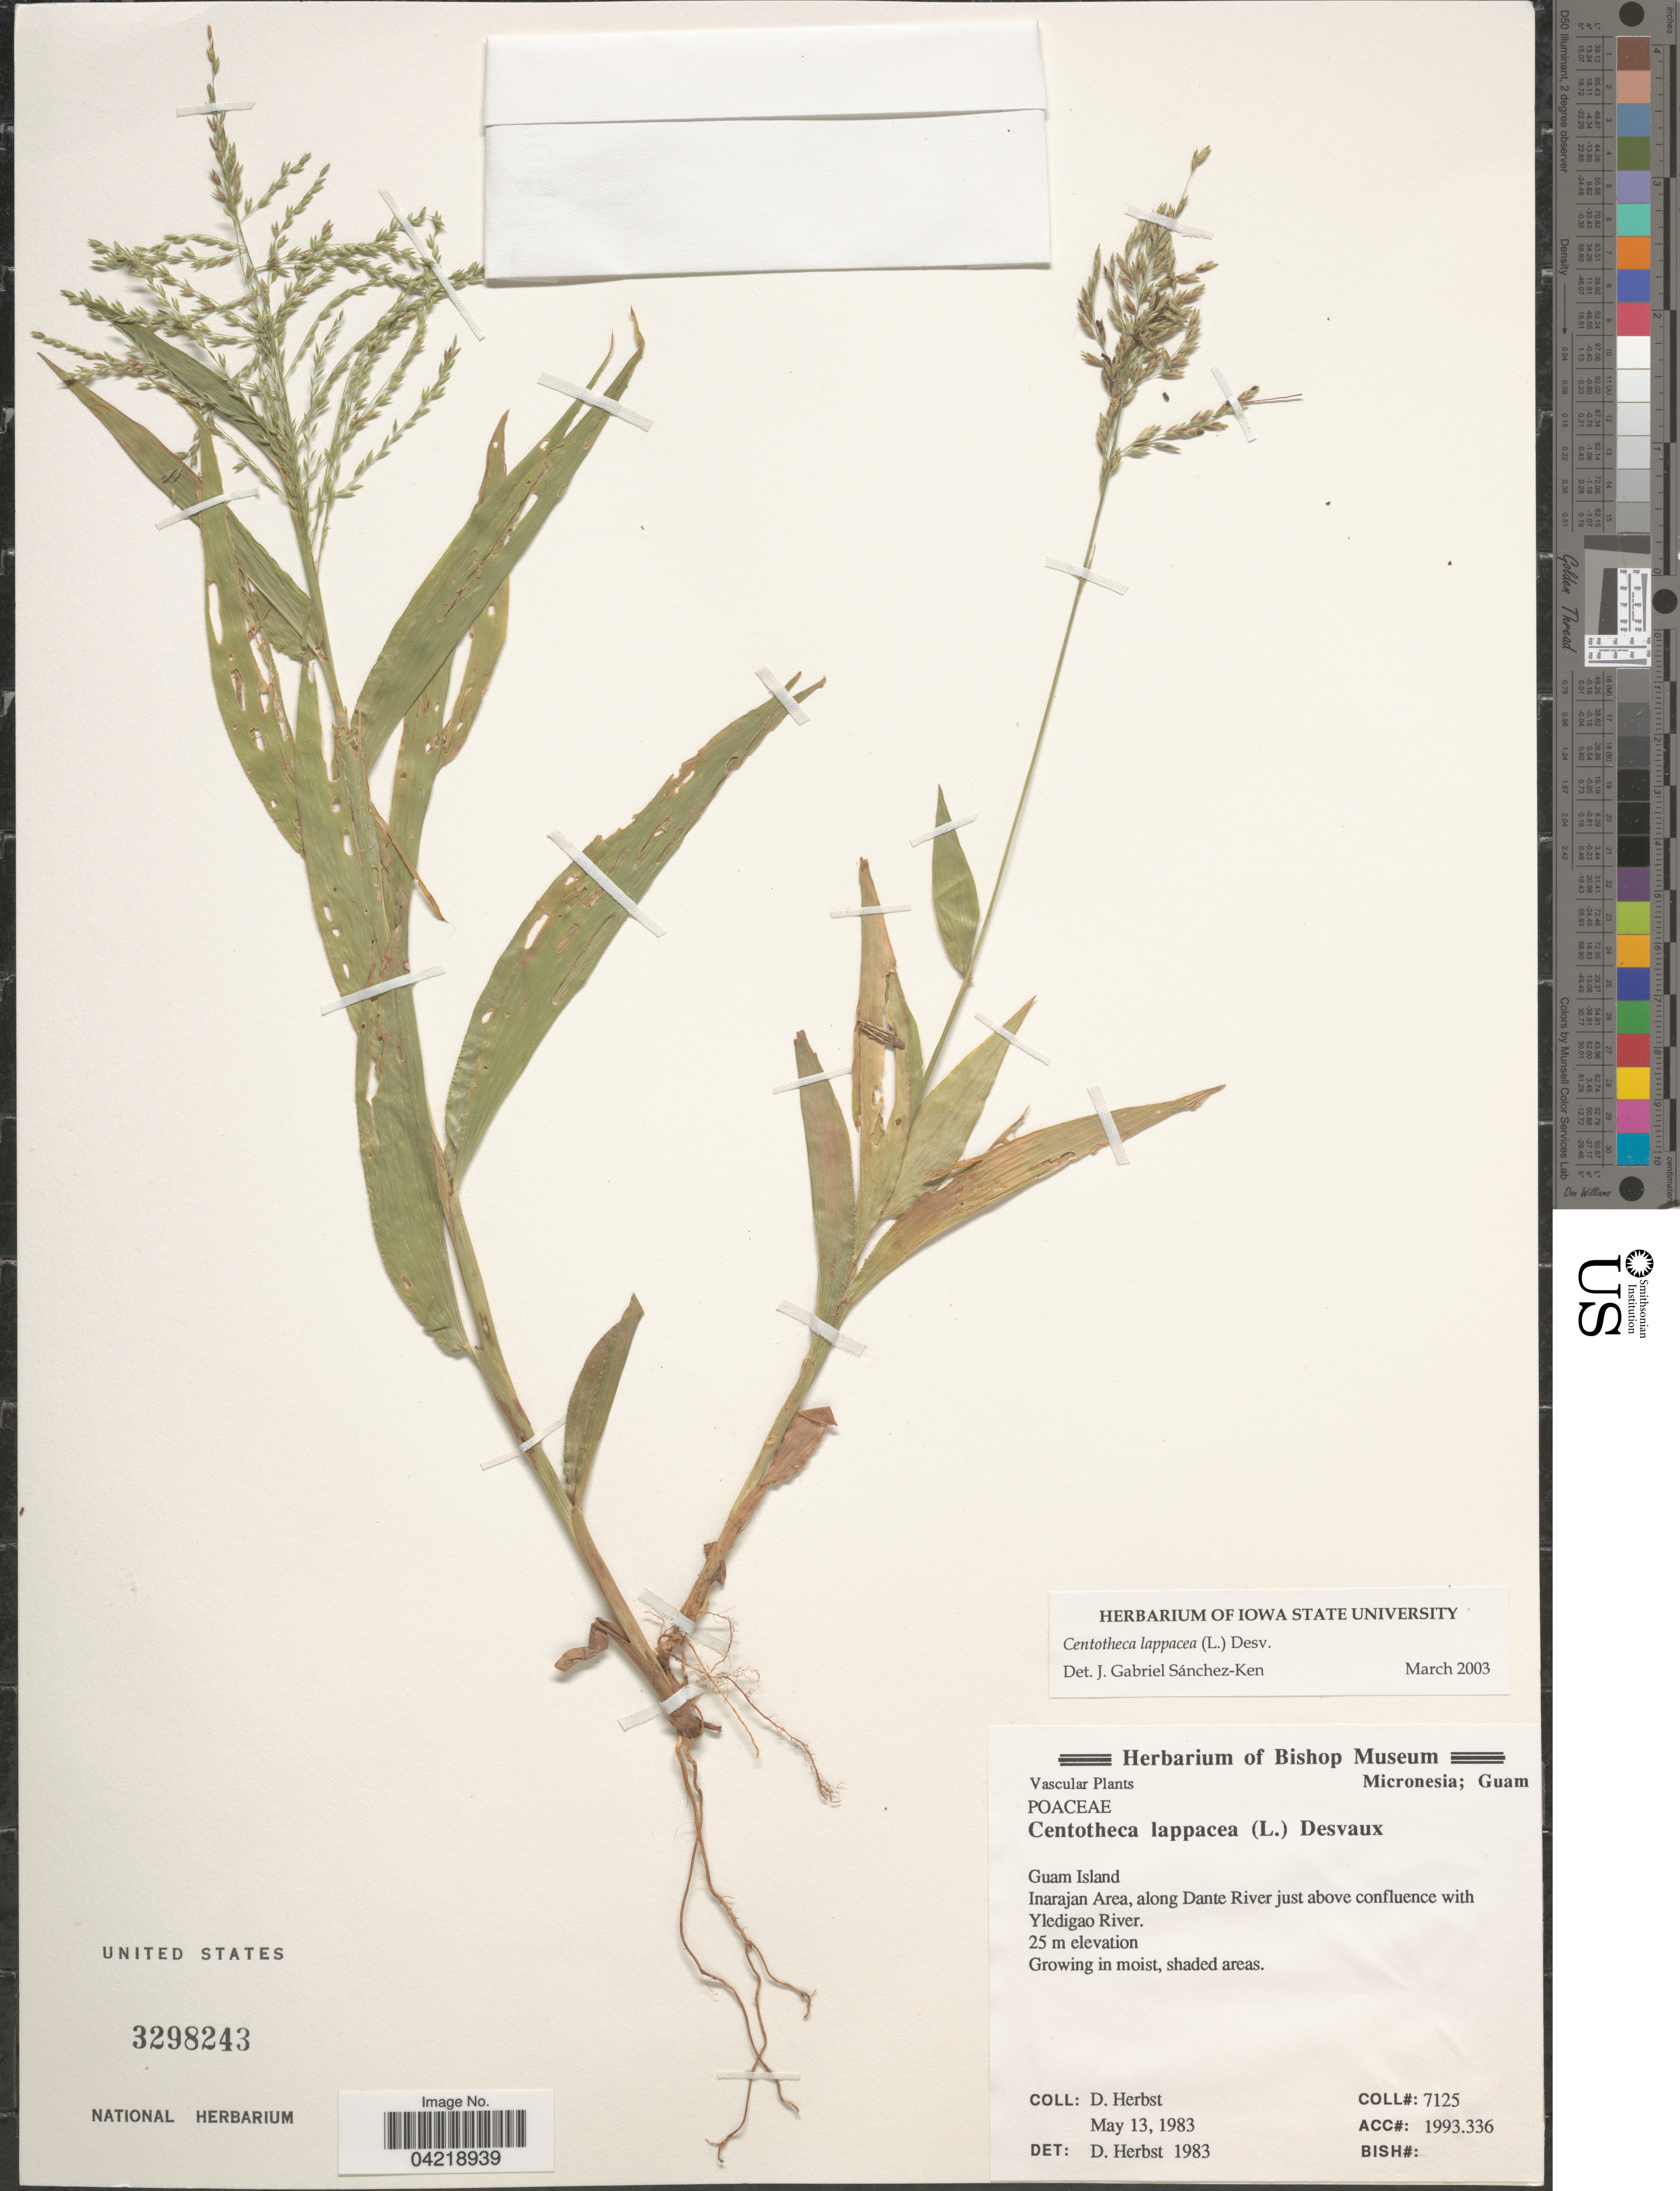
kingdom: Plantae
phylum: Tracheophyta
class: Liliopsida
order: Poales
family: Poaceae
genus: Centotheca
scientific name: Centotheca lappacea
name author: (L.) Desv.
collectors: D. Herbst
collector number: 7125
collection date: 1983-05-13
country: Micronesia, Federated States of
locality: Guam. Guam Island. Inarajan Area, along Dante River just above confluence with Yledigao River.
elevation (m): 25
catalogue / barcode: US 3298243